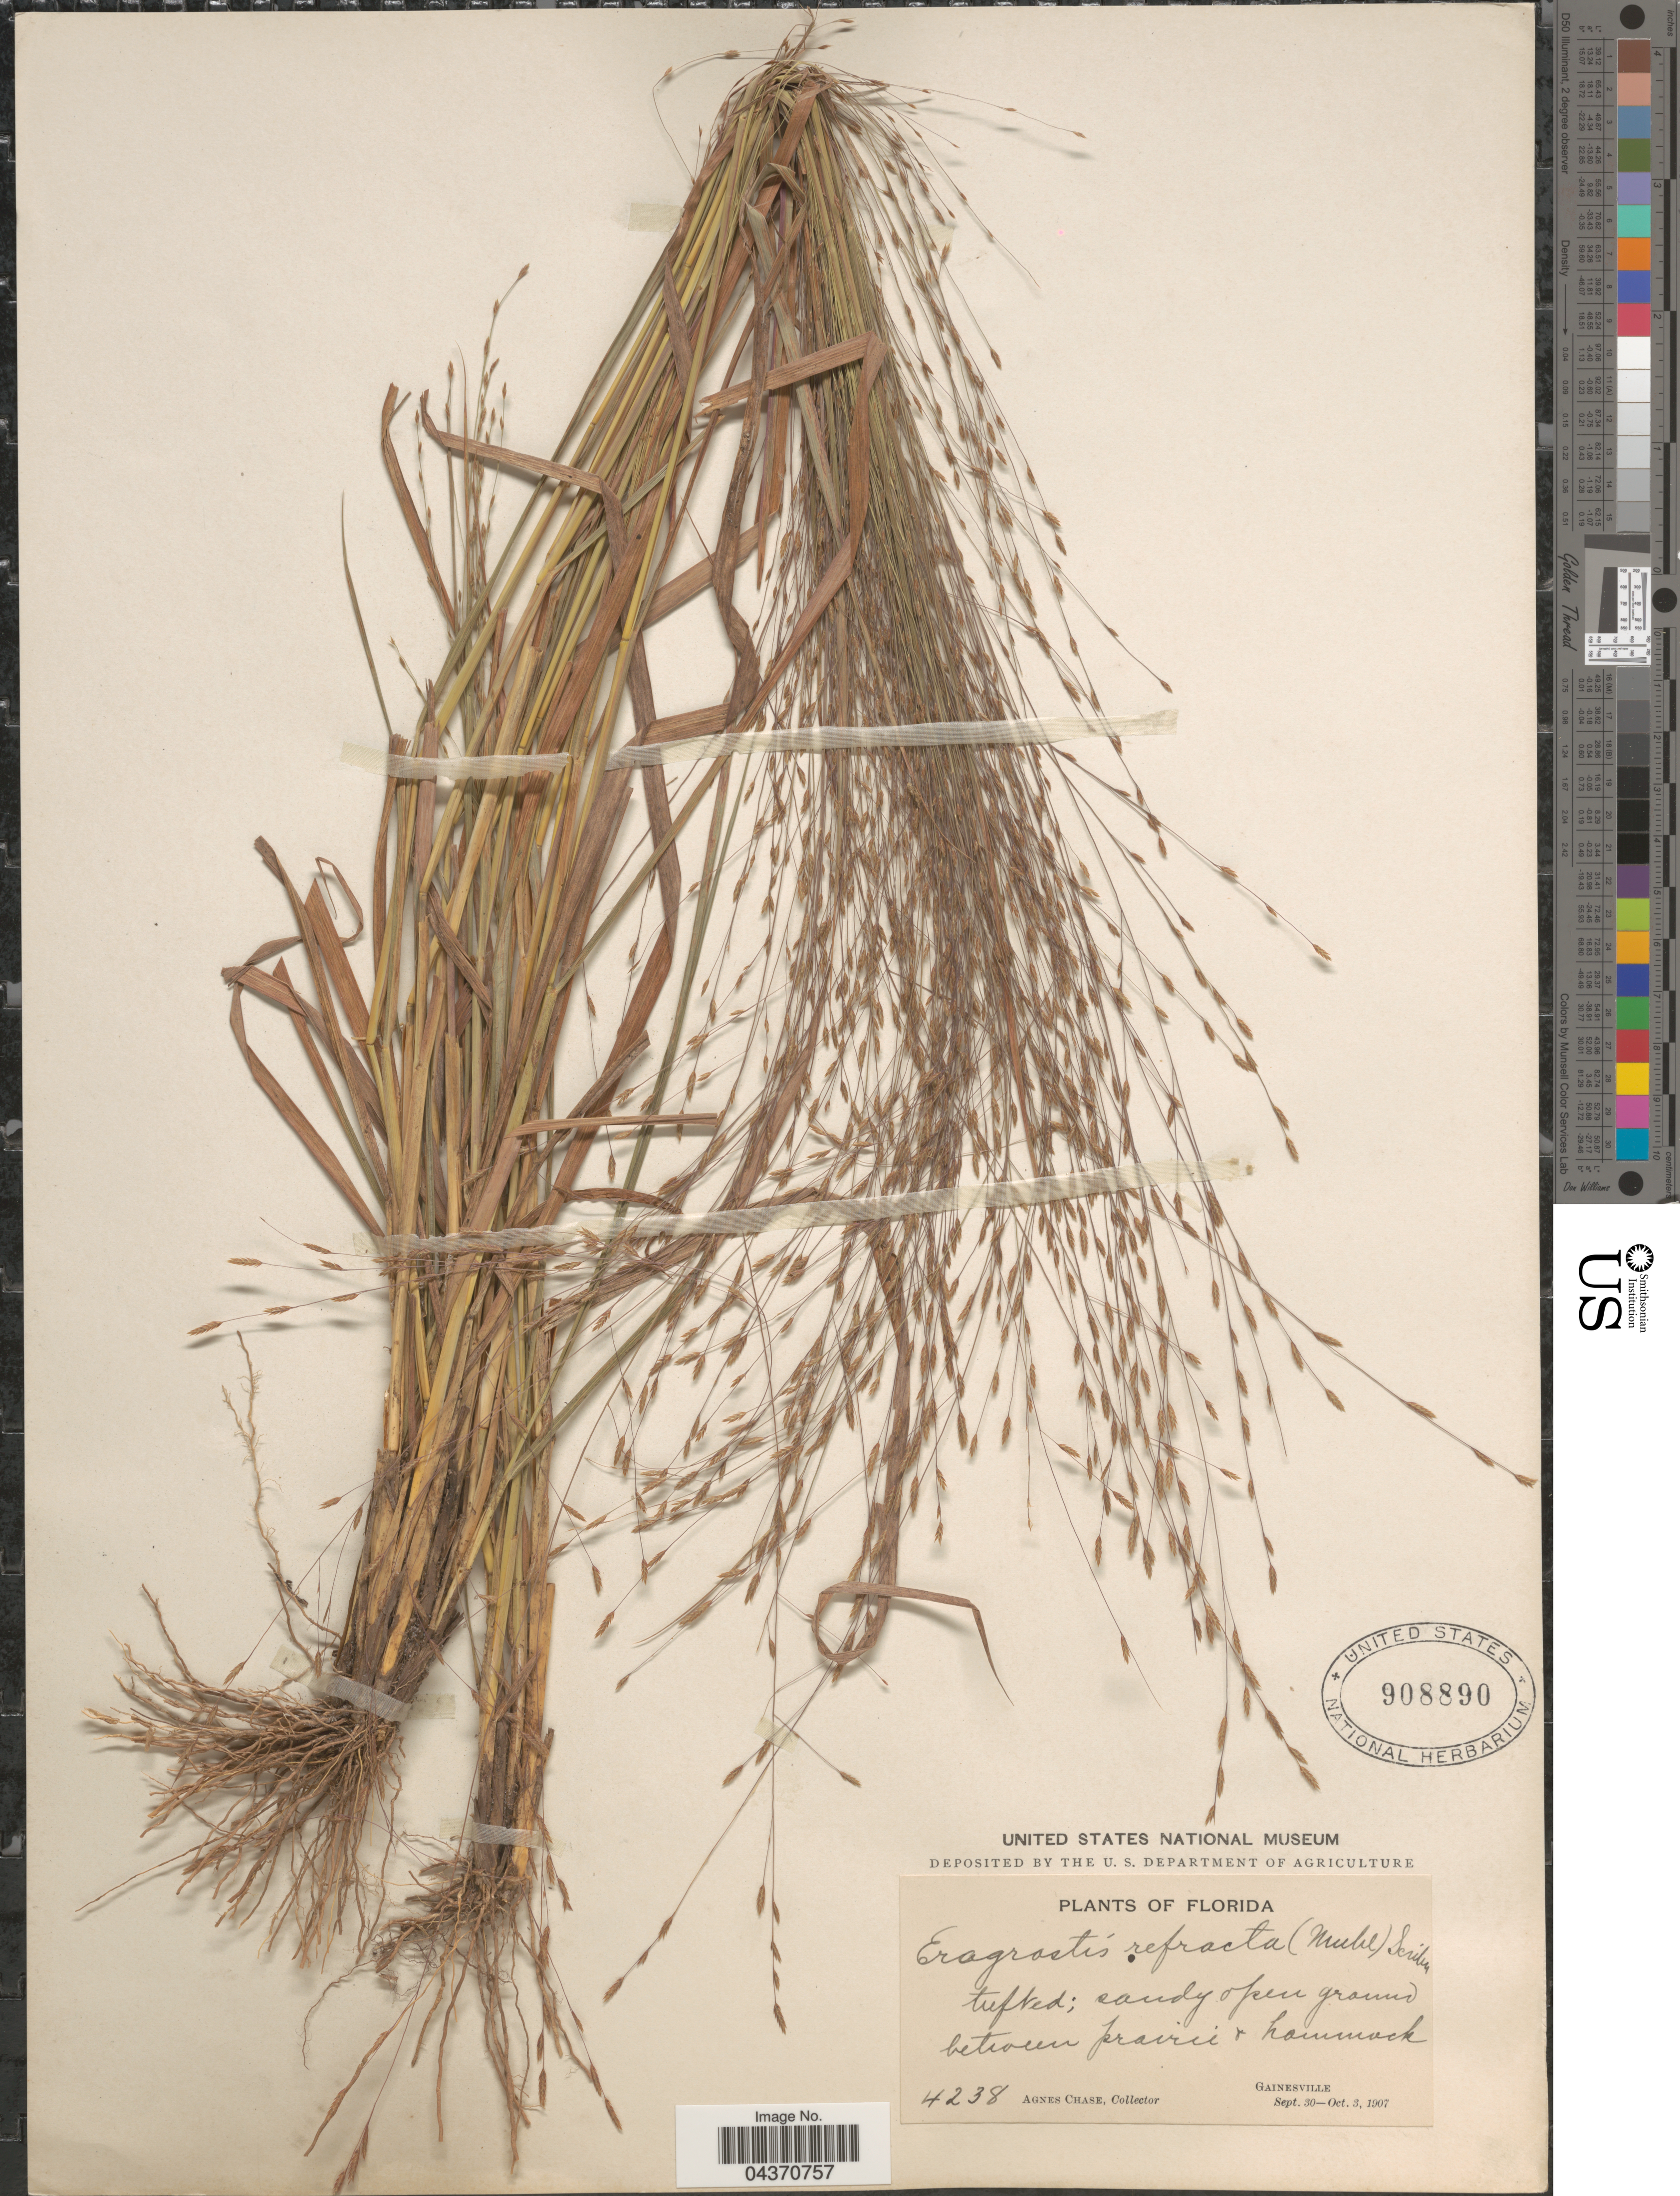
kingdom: Plantae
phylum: Tracheophyta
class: Liliopsida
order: Poales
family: Poaceae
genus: Eragrostis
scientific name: Eragrostis refracta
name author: (Muhl.) Scribn.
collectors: A. Chase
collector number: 4238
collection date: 1907-09-30/1907-10-03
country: United States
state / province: Florida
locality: Sandy open ground between prairie & hammock. Gainesville.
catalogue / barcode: US 908890